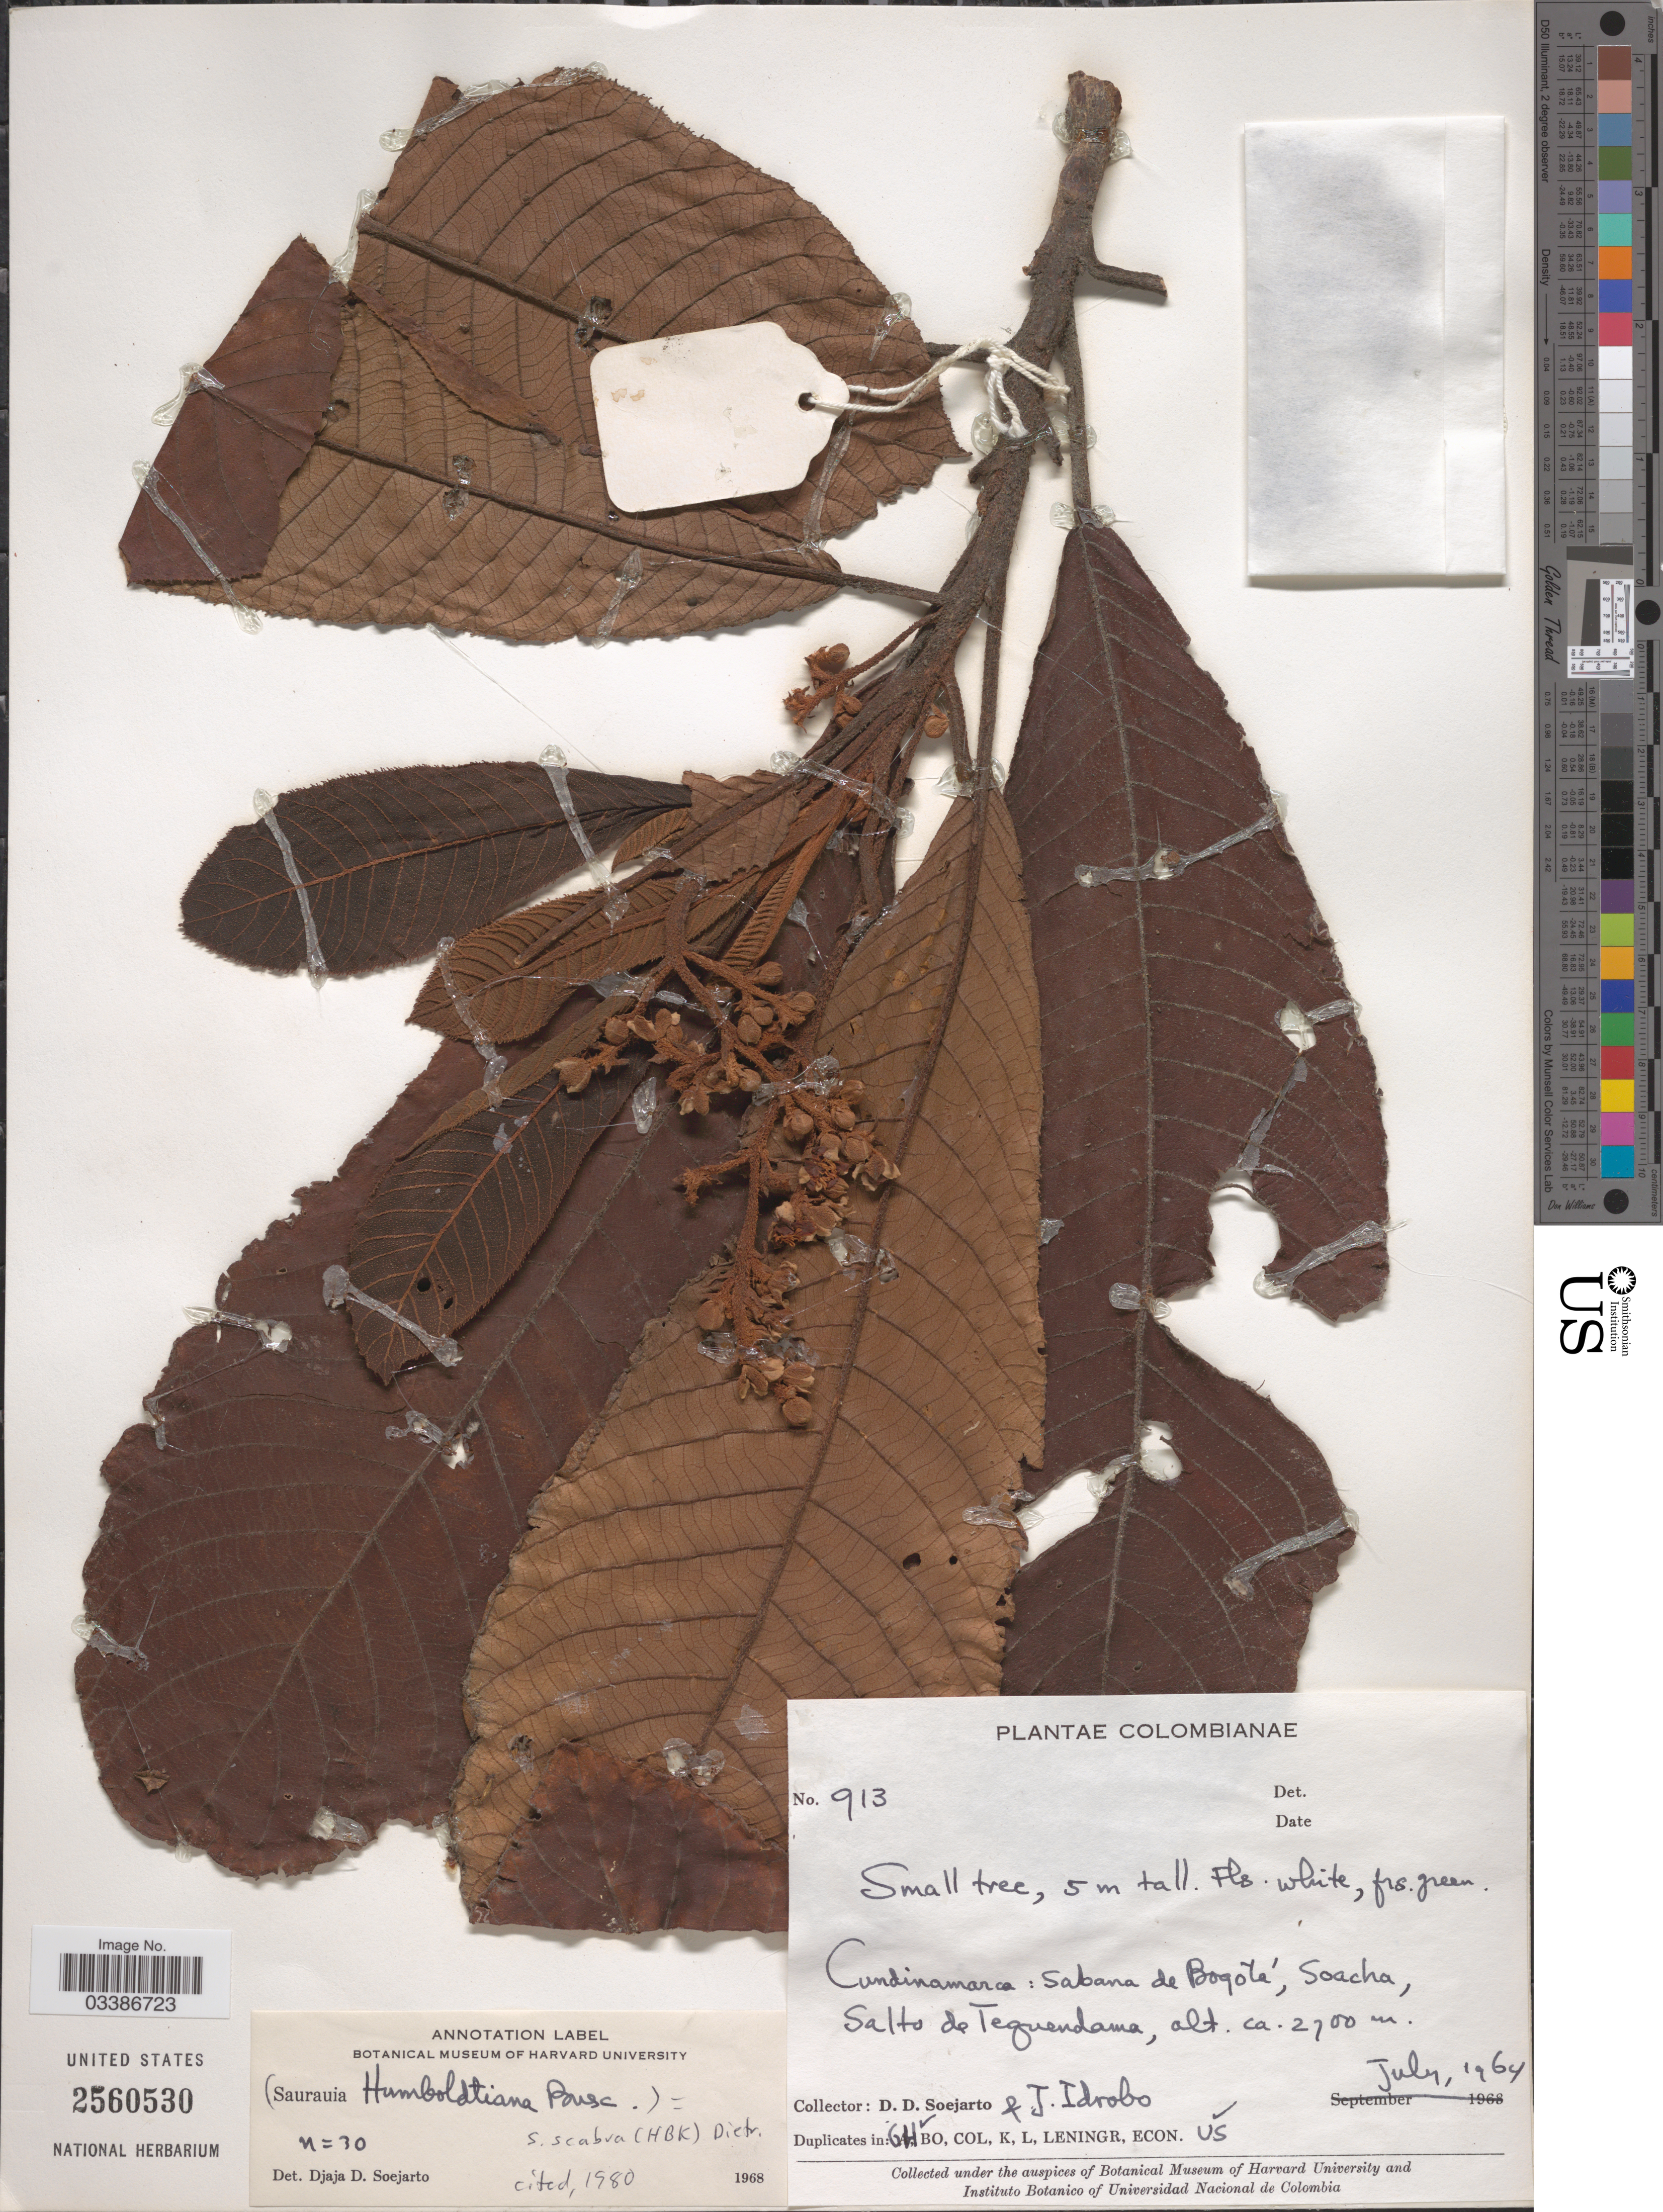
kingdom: Plantae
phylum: Tracheophyta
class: Magnoliopsida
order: Ericales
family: Actinidiaceae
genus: Saurauia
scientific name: Saurauia scabra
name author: (Kunth) D. Dietr.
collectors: J. M. Idrobo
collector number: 913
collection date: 1964-07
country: Colombia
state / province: Cundinamarca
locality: Sabana de Bogotá, Soacha, Salto de Tequendama.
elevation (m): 2700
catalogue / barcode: US 2560530